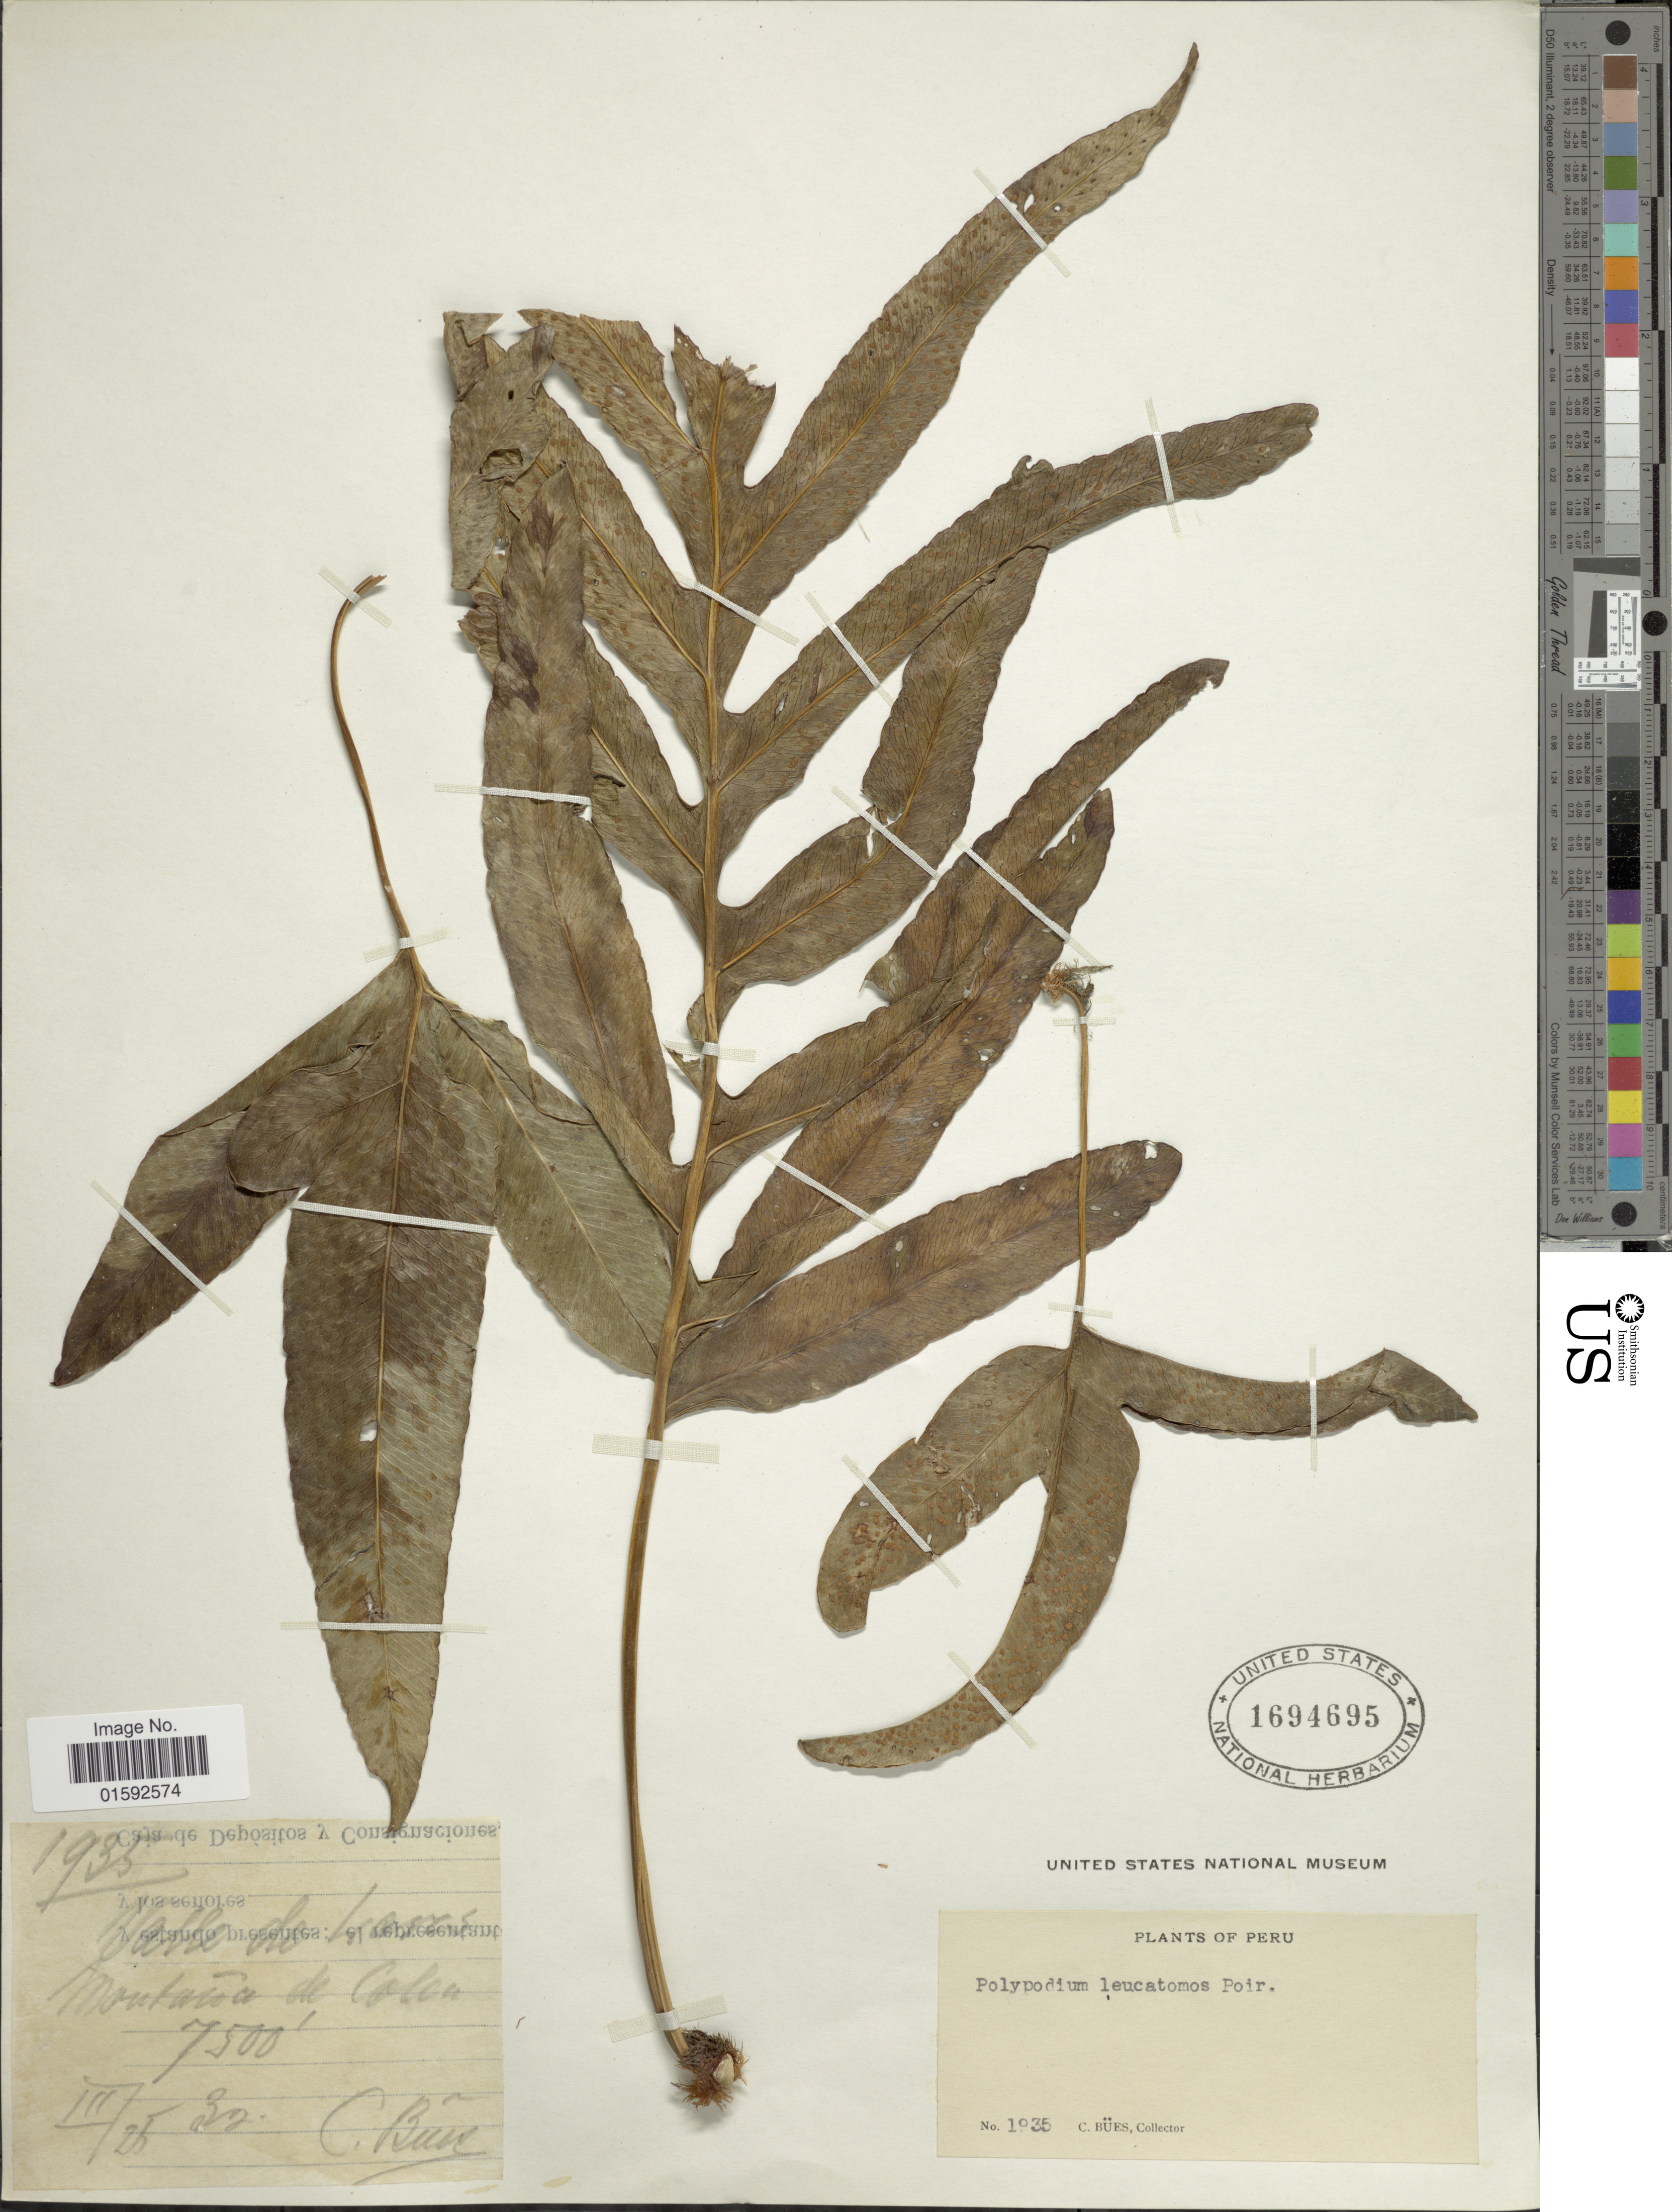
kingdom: Plantae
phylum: Tracheophyta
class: Polypodiopsida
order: Polypodiales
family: Polypodiaceae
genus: Phlebodium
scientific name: Phlebodium decumanum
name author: (Willd.) J. Sm.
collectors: C. Bues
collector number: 1935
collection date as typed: Transcribed d/m/y: 25/3/32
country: Peru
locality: Peru, Valle de Lores Mountain de Colon.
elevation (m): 2286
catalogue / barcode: US 1694695